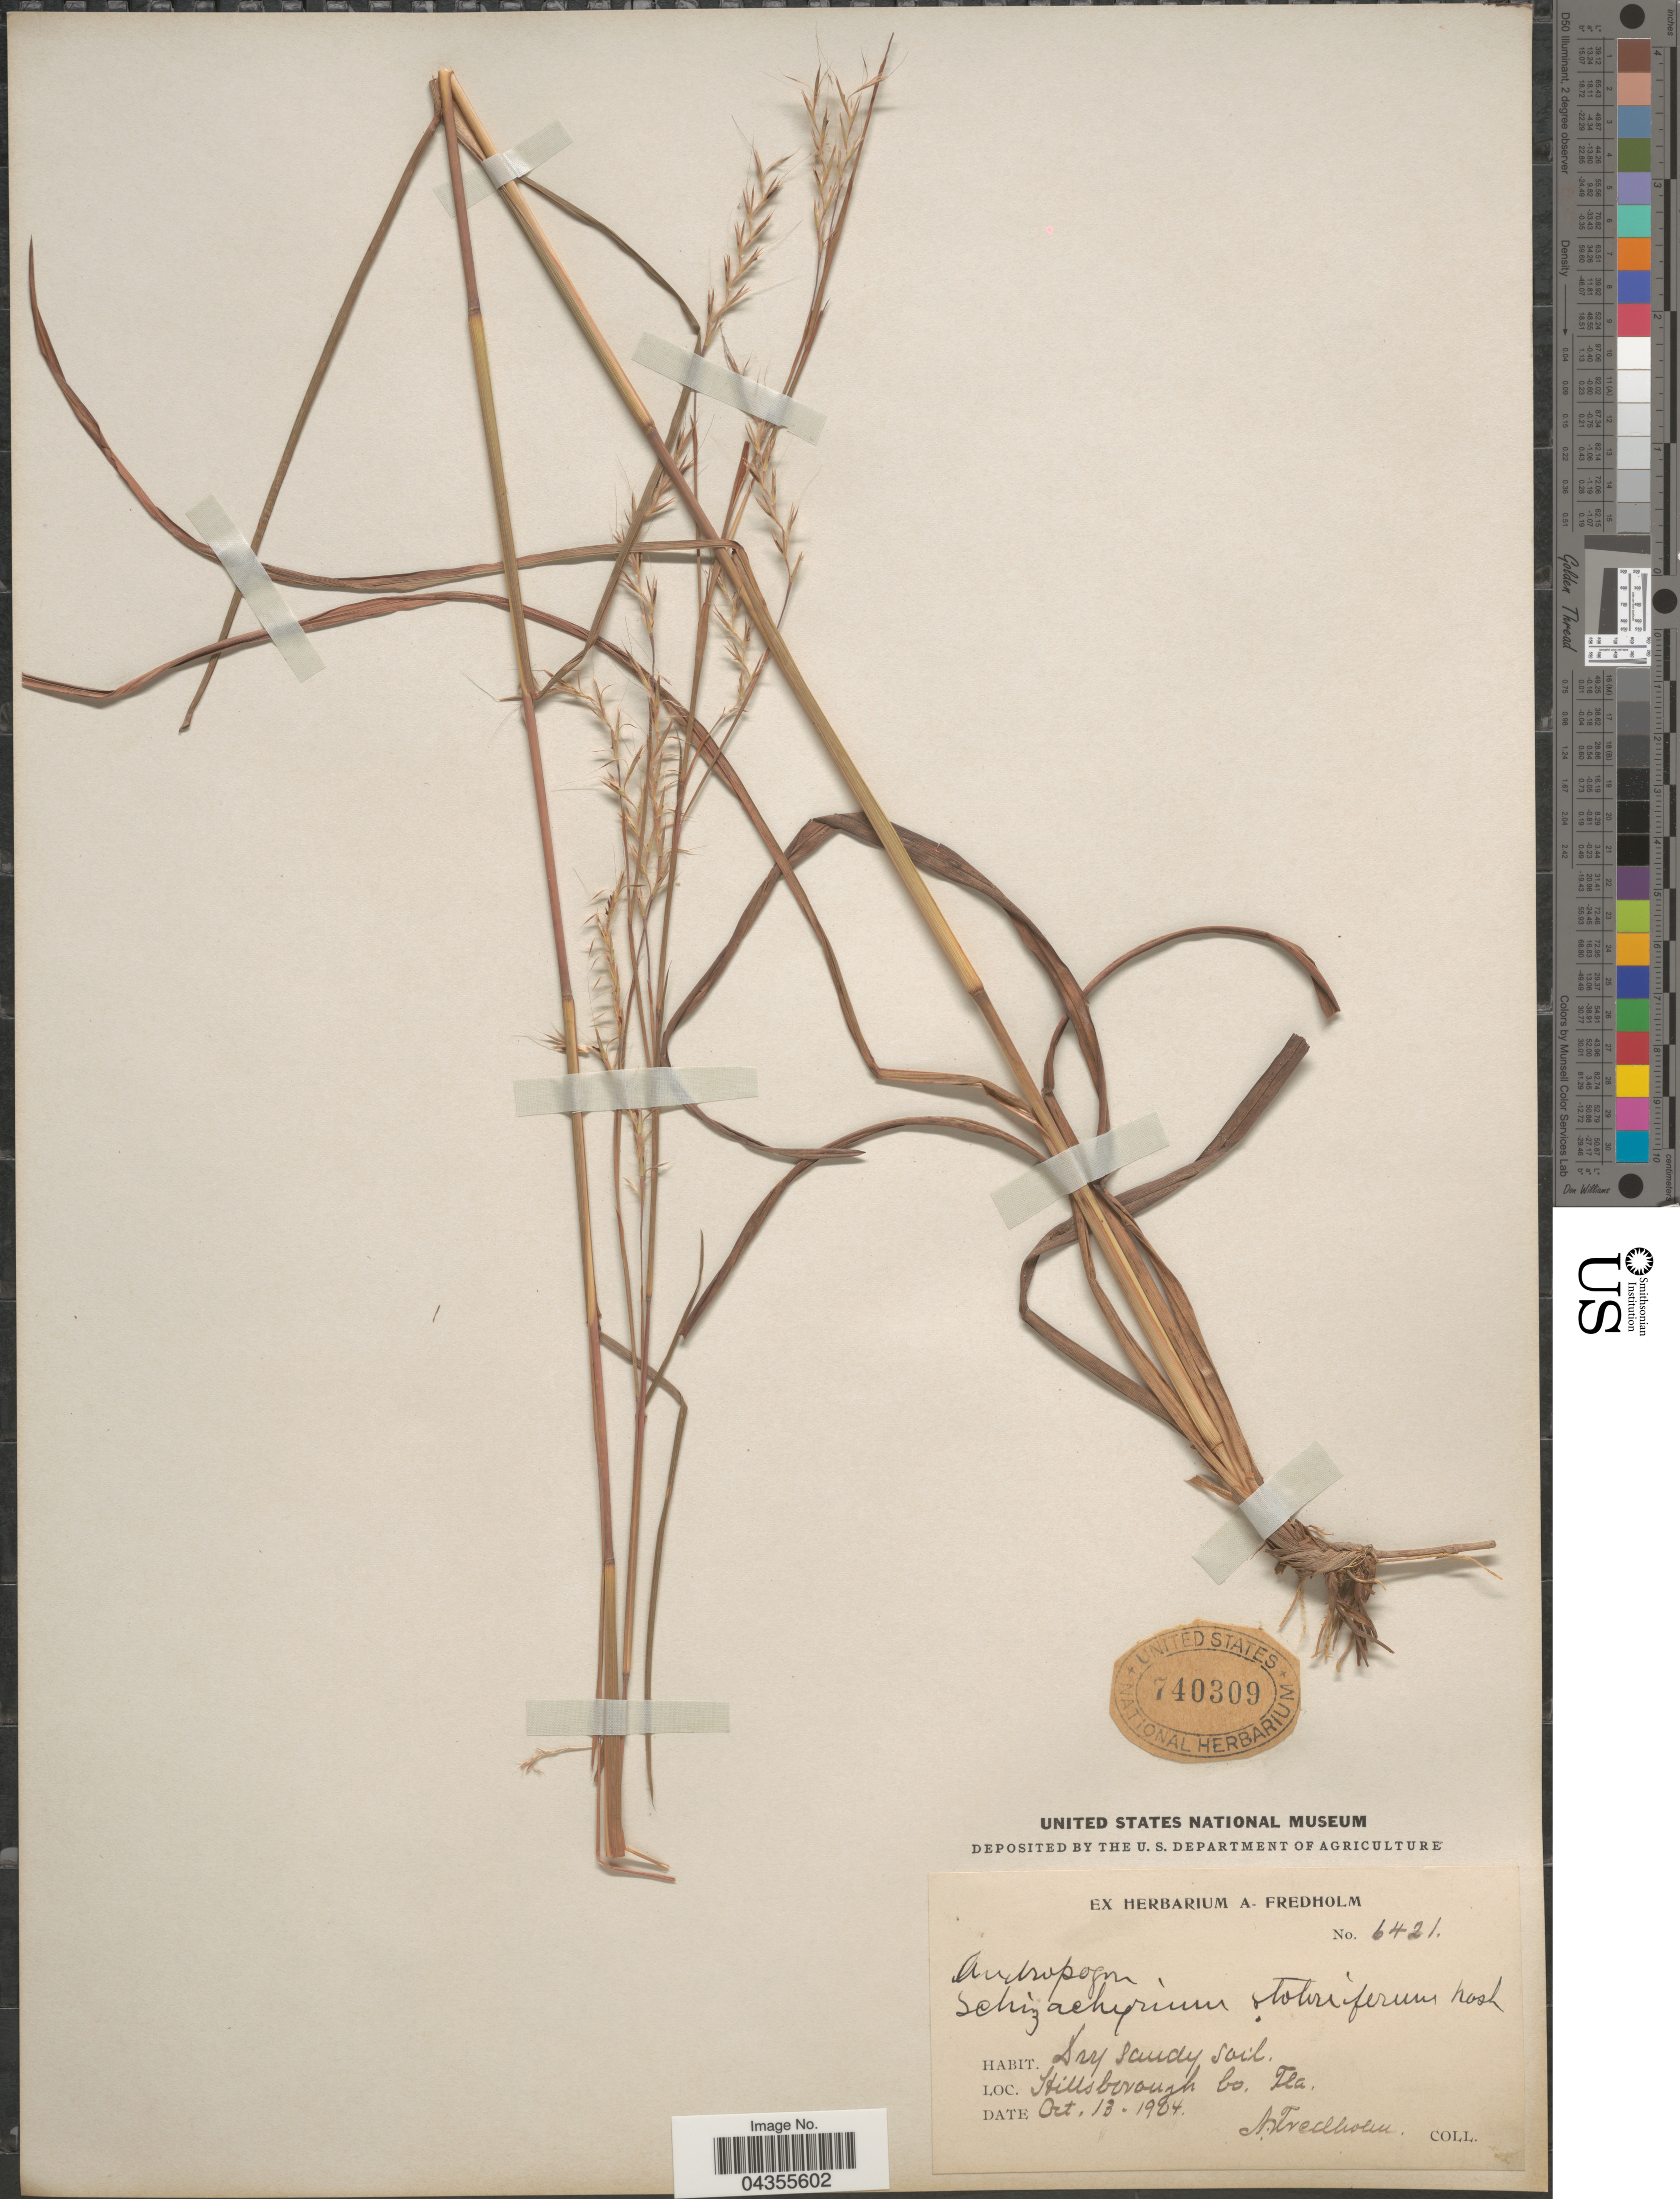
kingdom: Plantae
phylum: Tracheophyta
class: Liliopsida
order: Poales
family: Poaceae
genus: Schizachyrium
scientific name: Schizachyrium scoparium var. stoloniferum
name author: (Nash) Wipff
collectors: A. Fredholm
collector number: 6421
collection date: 1904-10-13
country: United States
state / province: Florida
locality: Hillsborough Co.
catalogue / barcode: US 740309